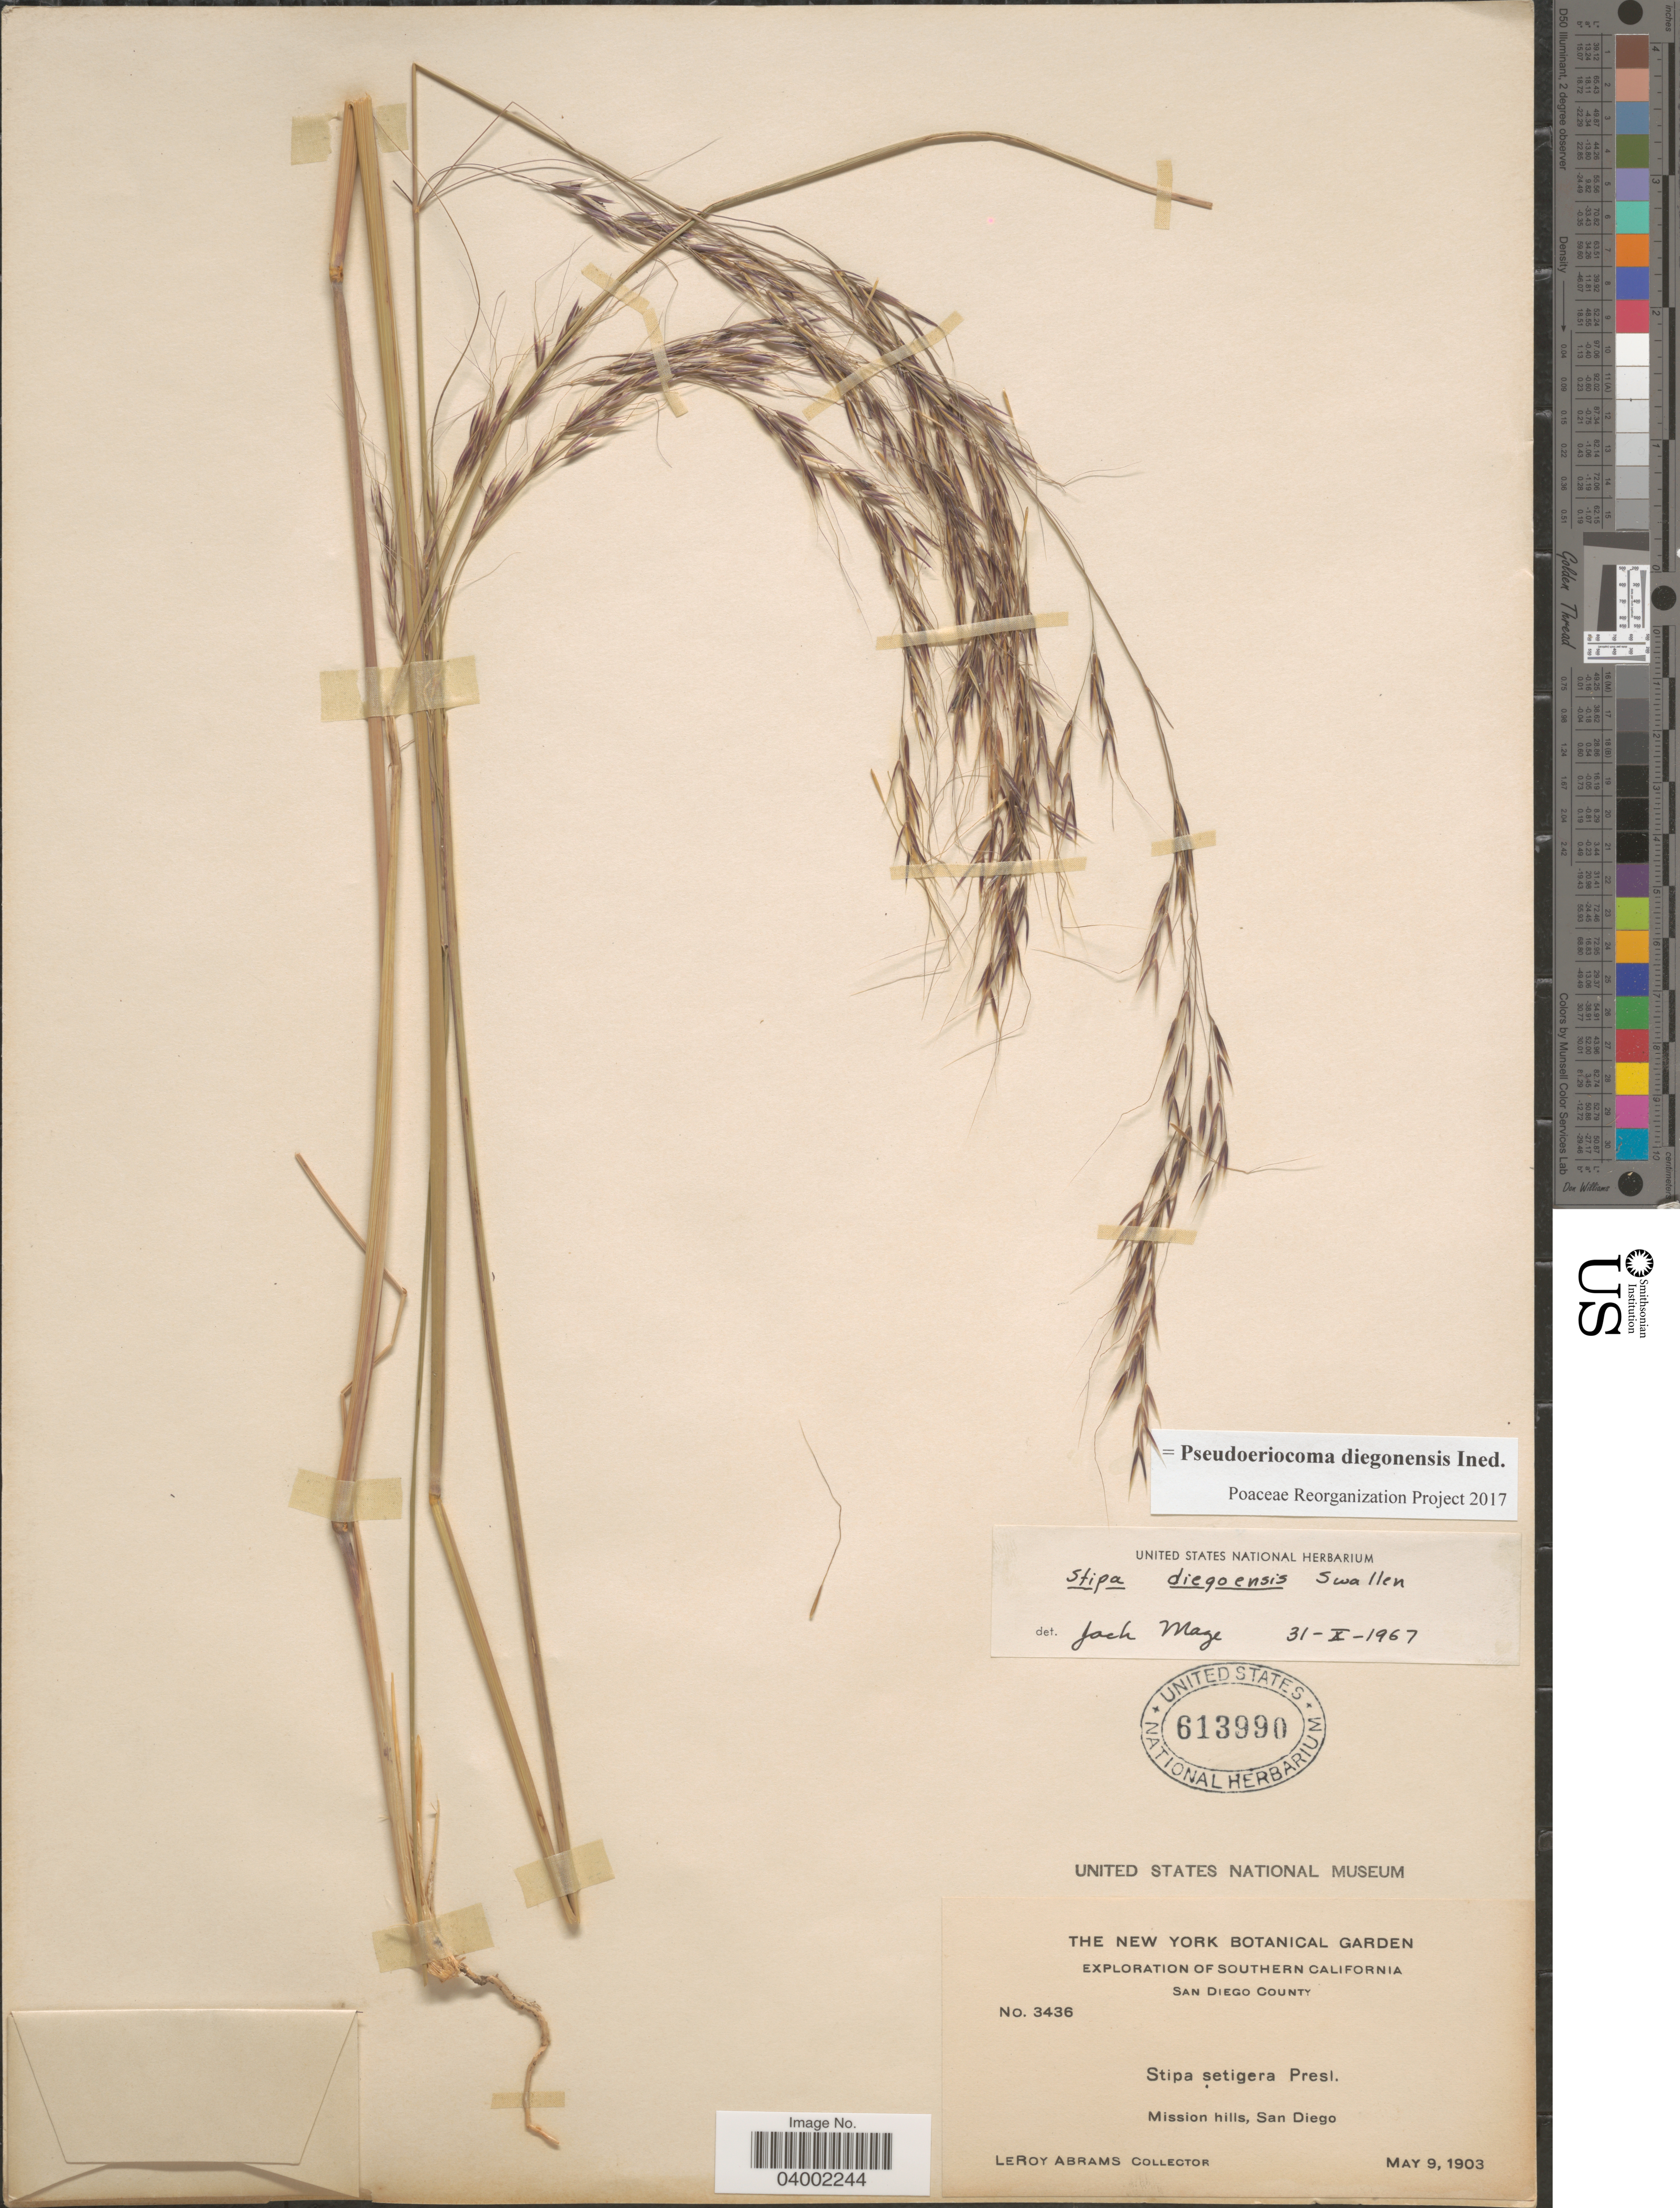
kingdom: Plantae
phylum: Tracheophyta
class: Liliopsida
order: Poales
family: Poaceae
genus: Pseudoeriocoma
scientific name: Pseudoeriocoma diegonensis ined.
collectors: L. Abrams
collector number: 3436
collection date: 1903-05-09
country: United States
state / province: California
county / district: San Diego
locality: Southern California. San Diego County. Mission hills, San Diego.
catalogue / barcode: US 613990